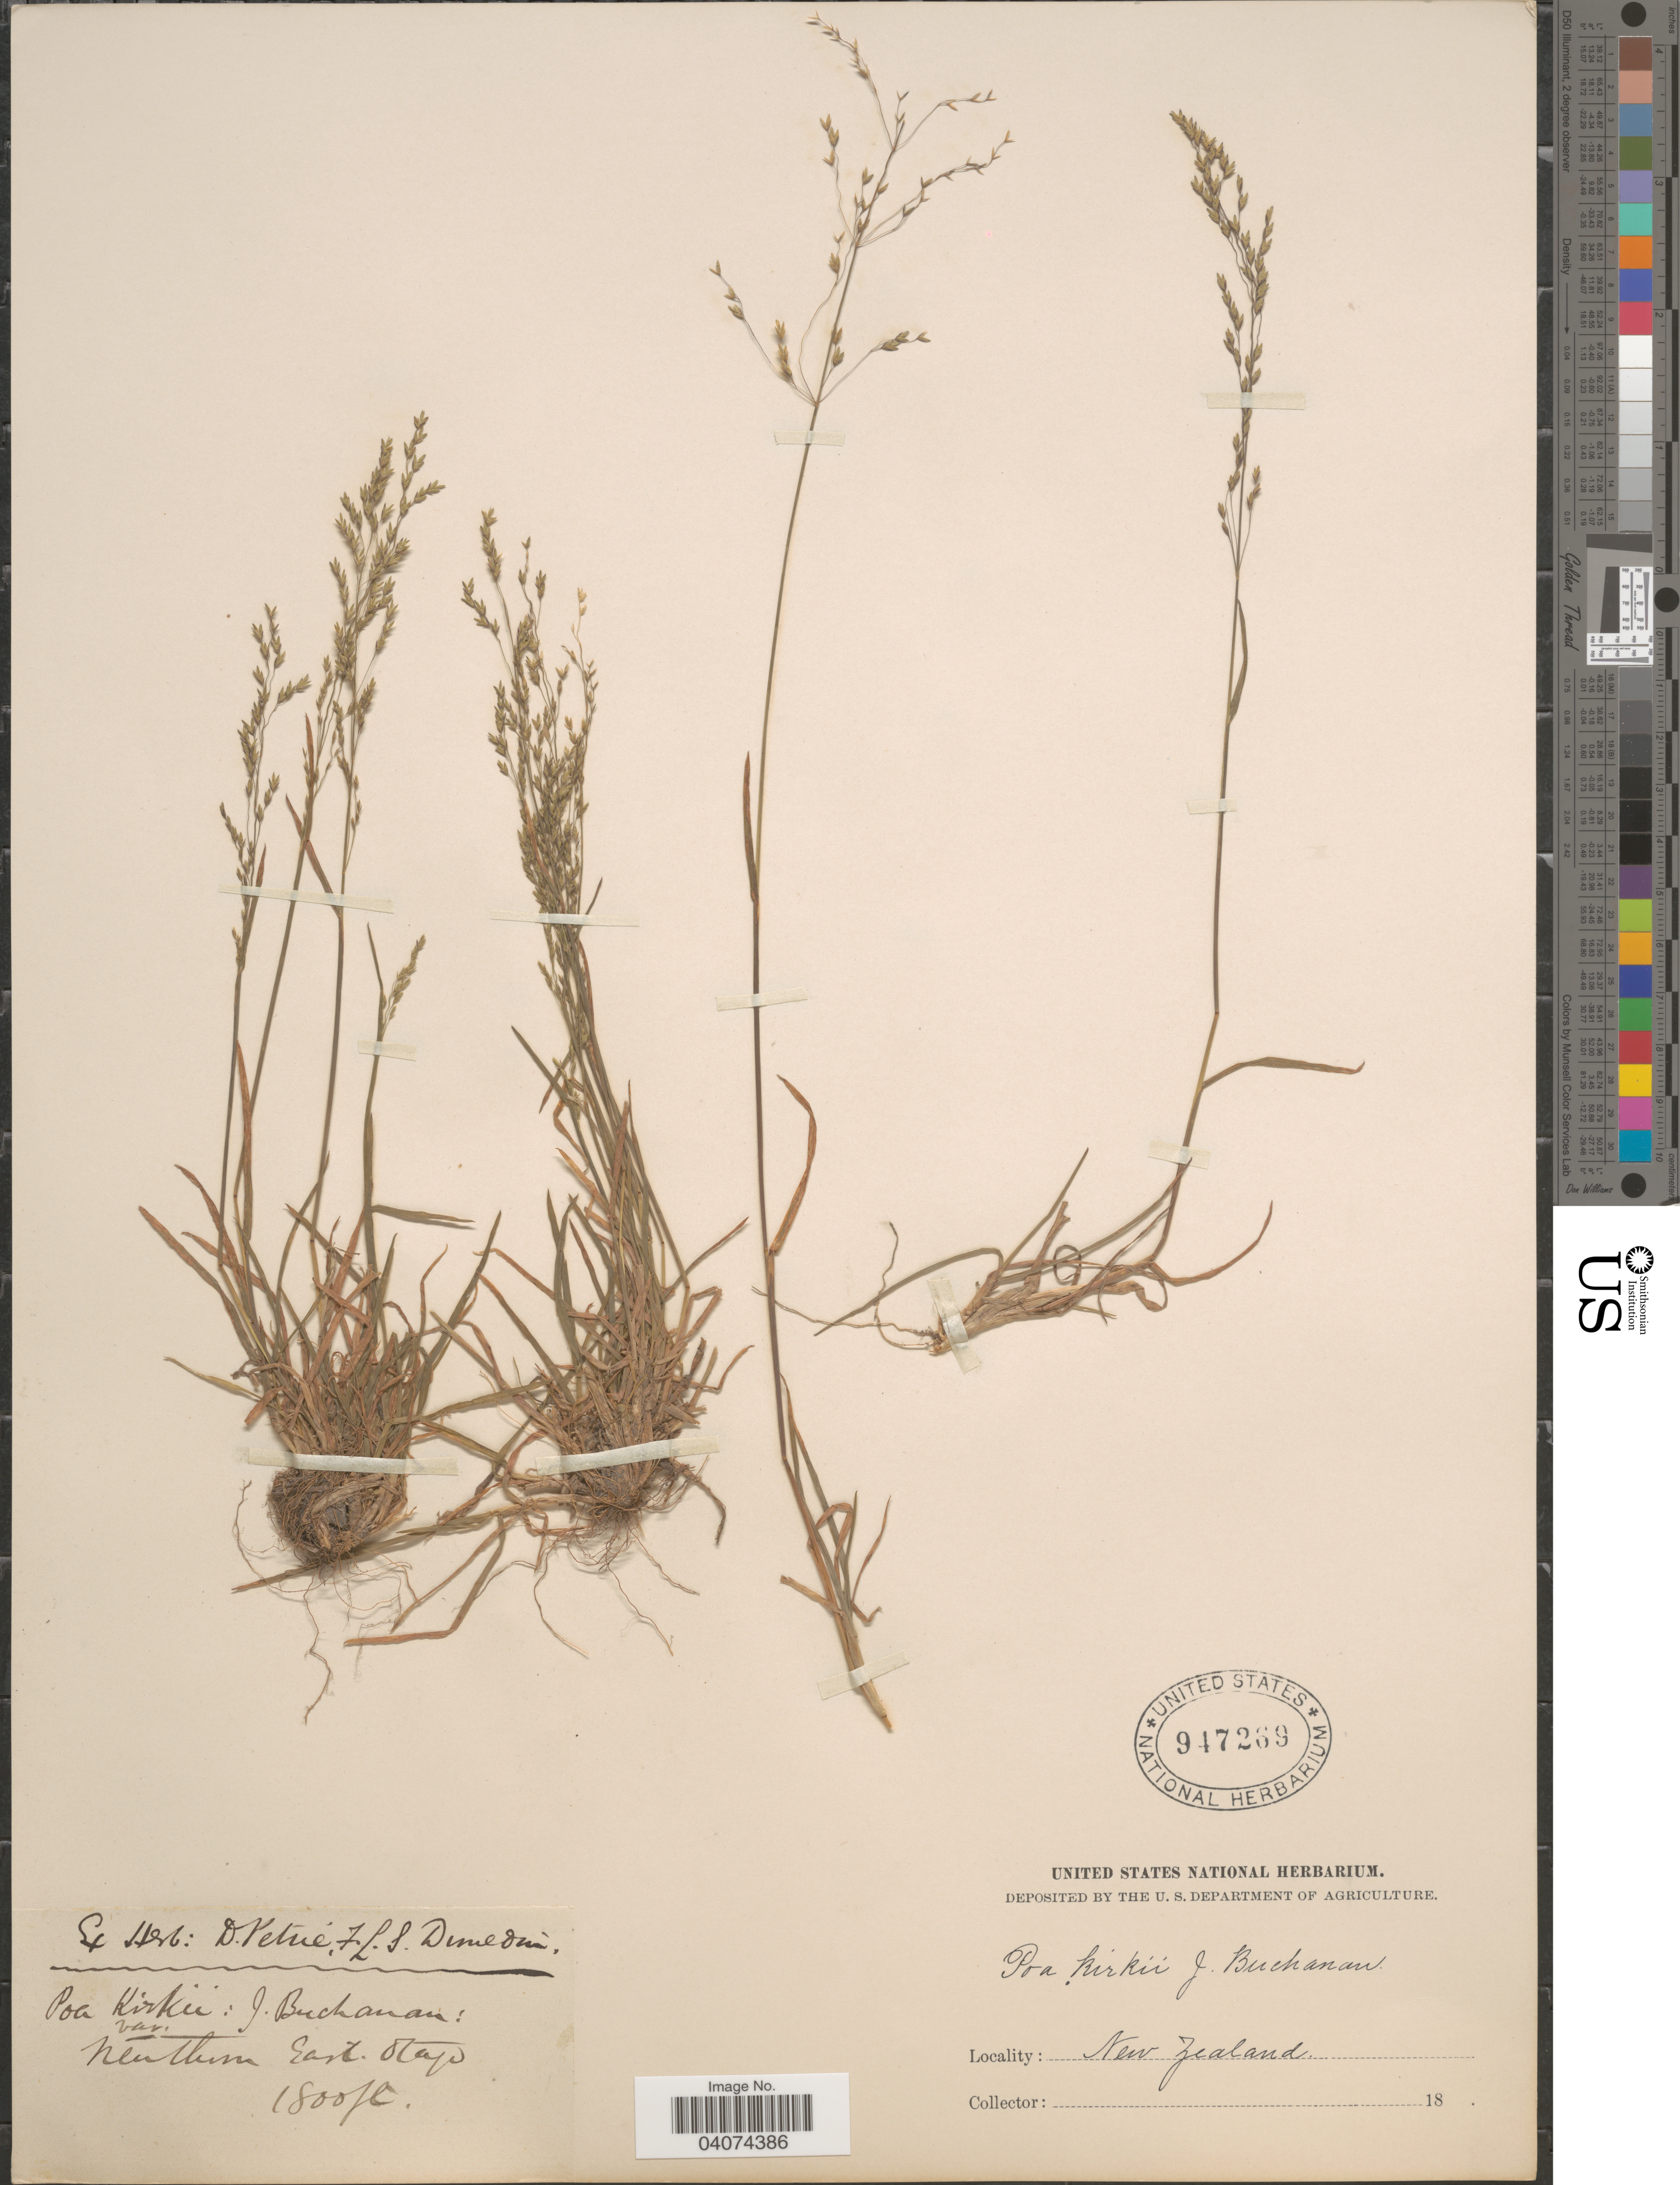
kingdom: Plantae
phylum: Tracheophyta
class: Liliopsida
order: Poales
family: Poaceae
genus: Poa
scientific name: Poa kirkii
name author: Buchanan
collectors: Ex Herb D. Petrie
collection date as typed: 18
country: New Zealand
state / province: Otago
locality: Nenthorn East Otago.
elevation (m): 549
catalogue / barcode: US 947269